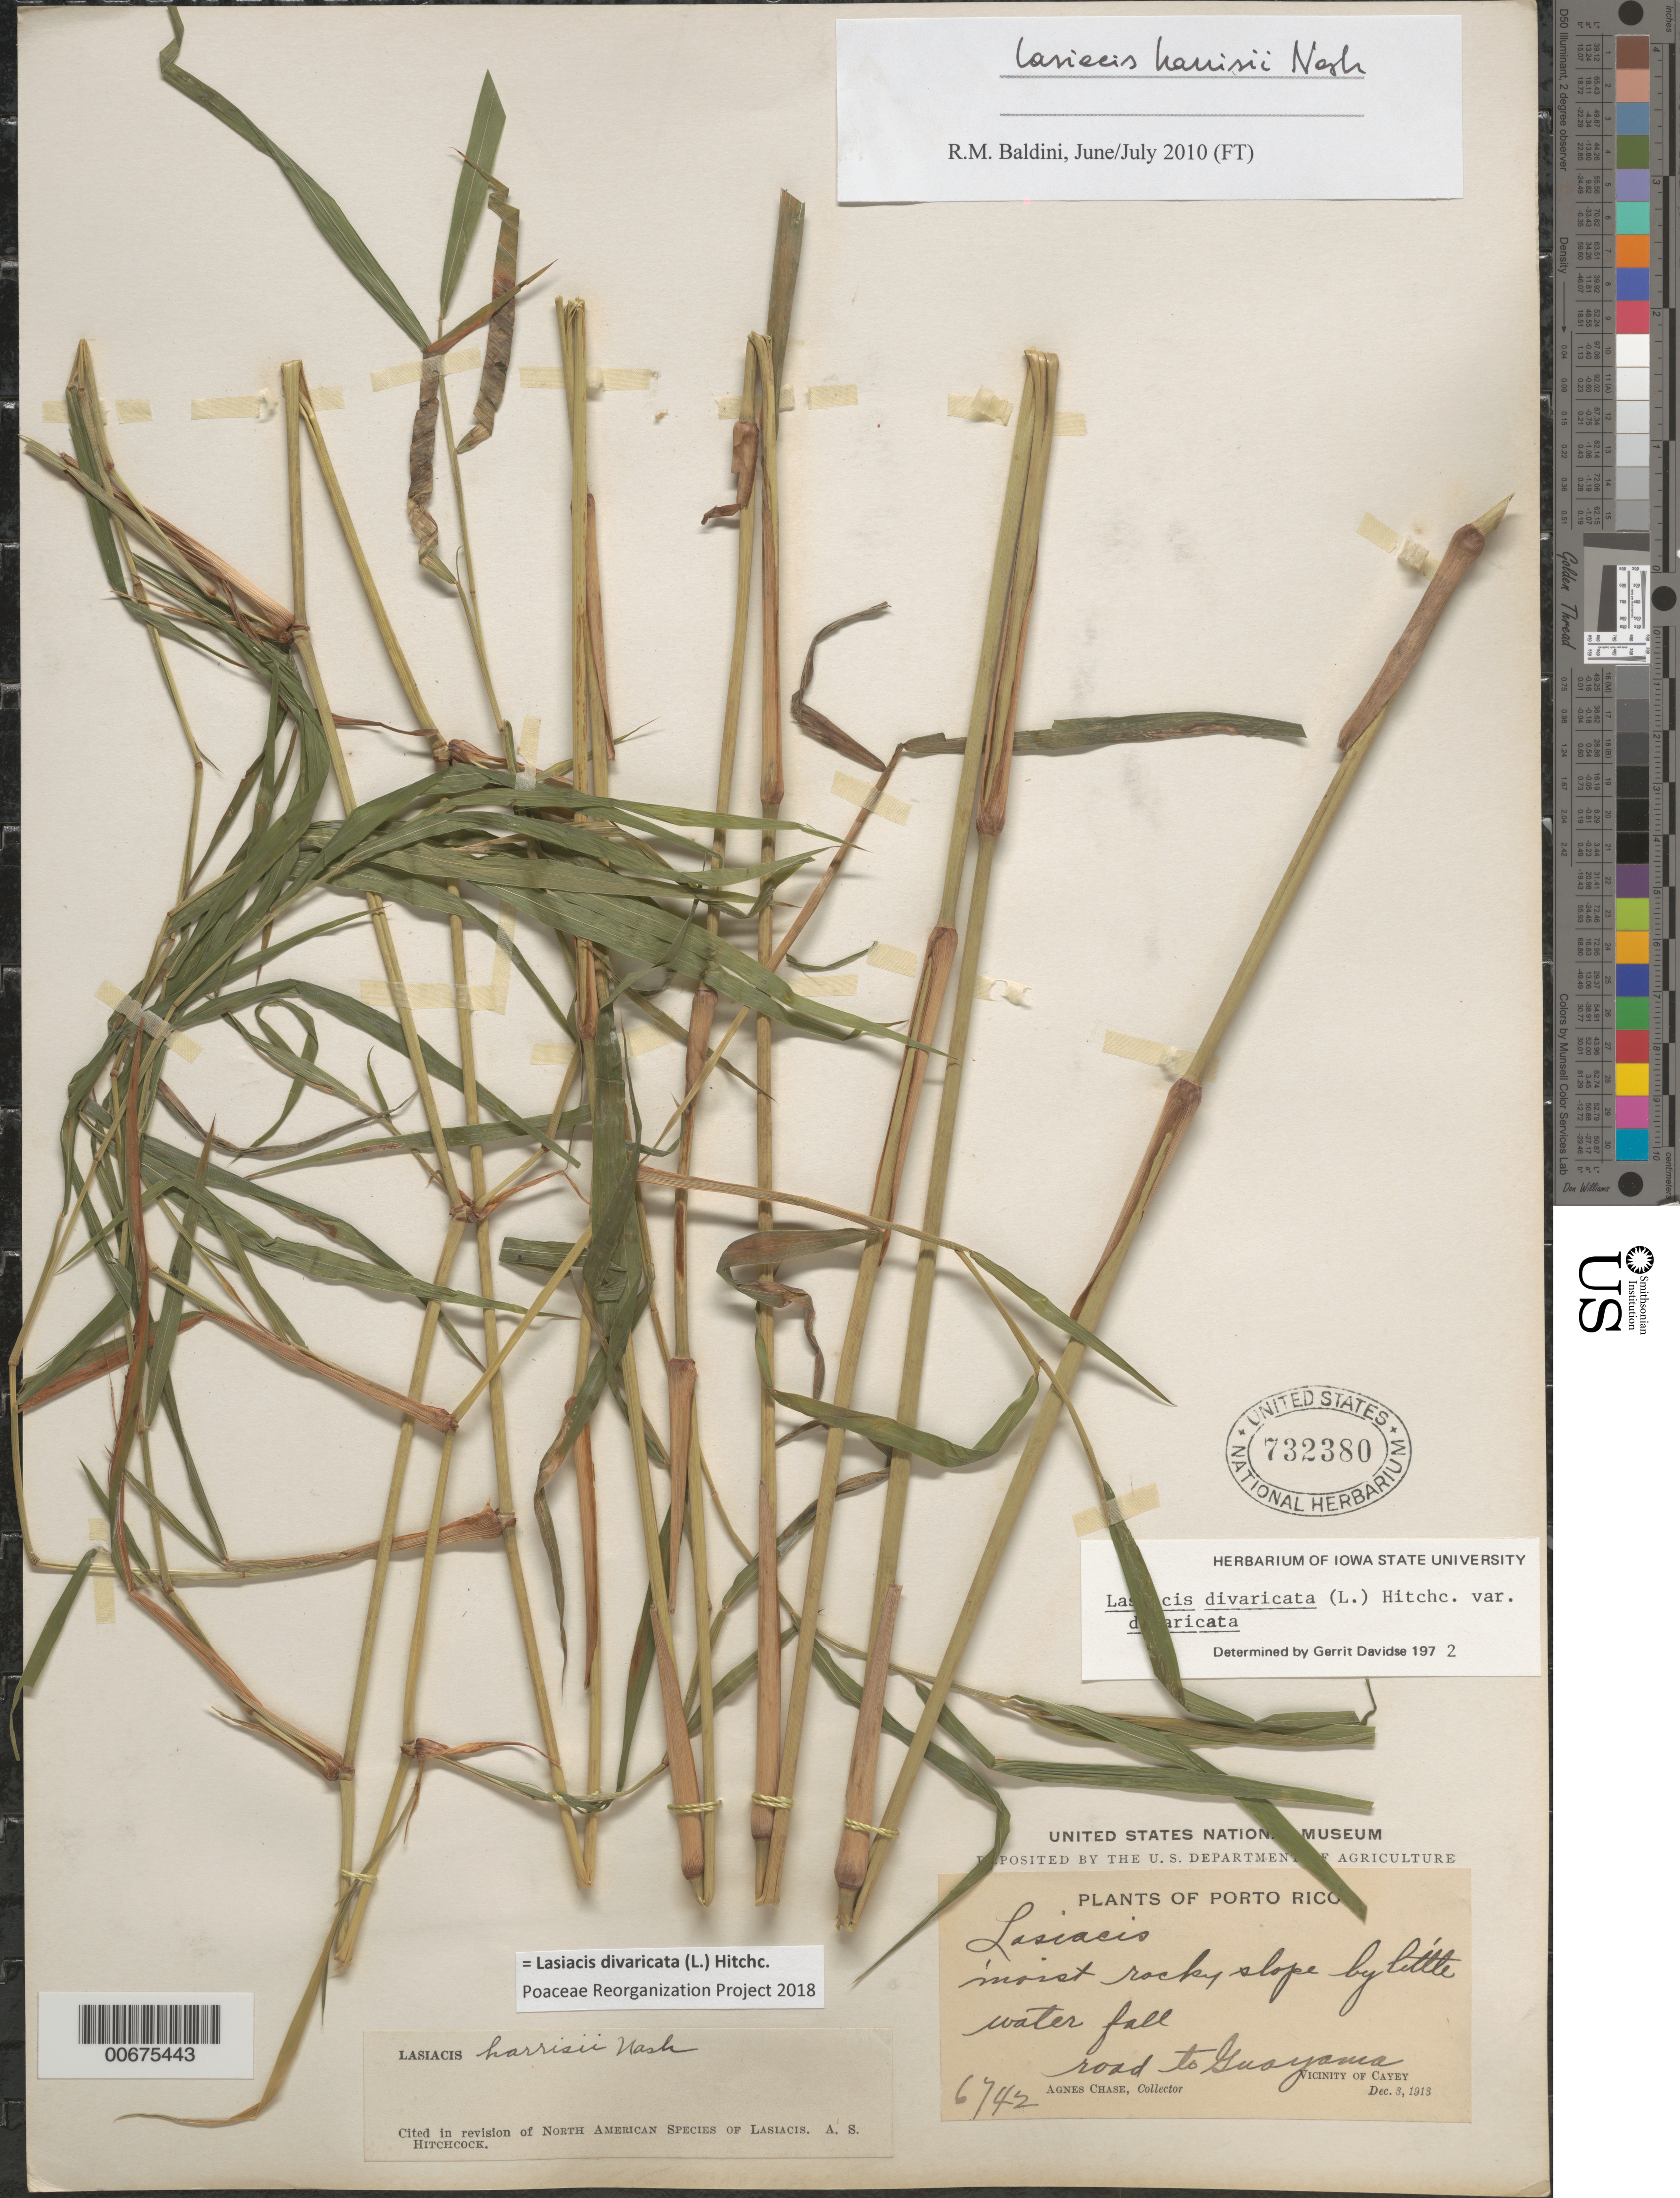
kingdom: Plantae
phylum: Tracheophyta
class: Liliopsida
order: Poales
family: Poaceae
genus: Lasiacis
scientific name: Lasiacis divaricata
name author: (L.) Hitchc.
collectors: A. Chase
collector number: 6742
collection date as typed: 03 Dec 1913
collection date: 1913-12-03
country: Puerto Rico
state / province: Cayey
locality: road to Guayama, vicinity of Cayey. Moist, rocky slope by little waterfall.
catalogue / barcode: US 732380